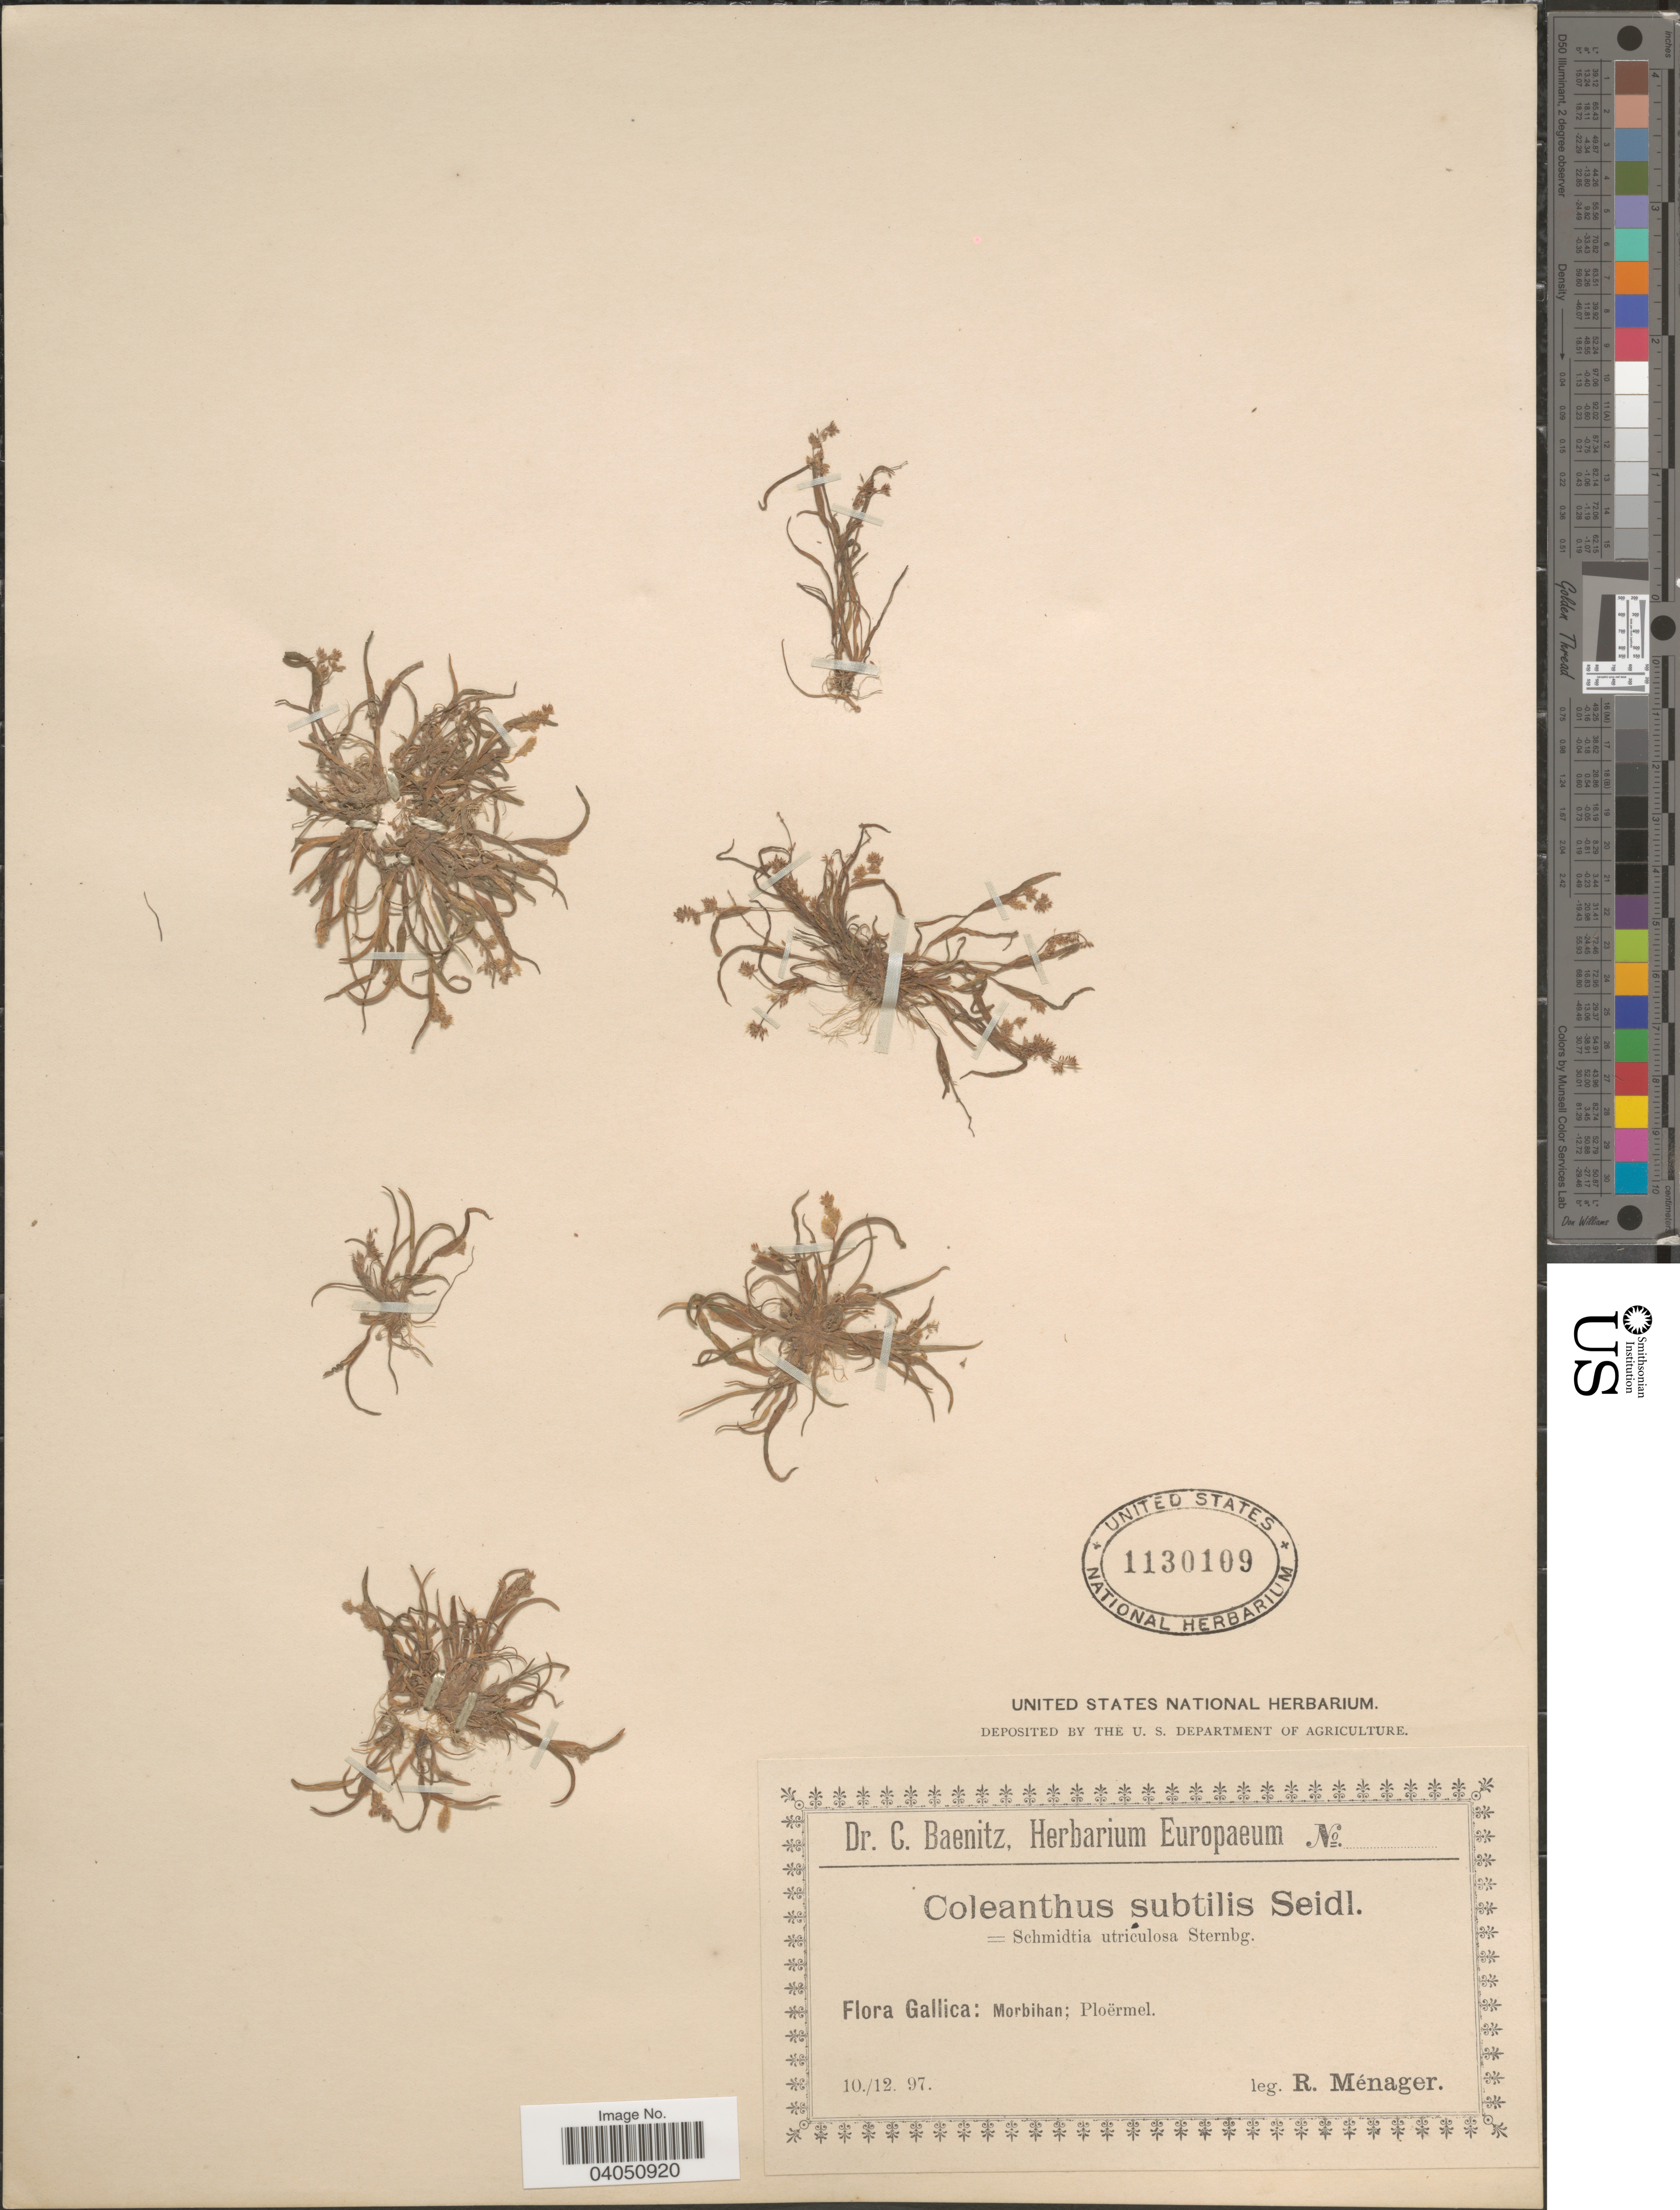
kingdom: Plantae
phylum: Tracheophyta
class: Liliopsida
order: Poales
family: Poaceae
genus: Coleanthus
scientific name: Coleanthus subtilis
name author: (Tratt.) Seidl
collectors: R. Menager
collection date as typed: Transcribed d/m/y: 10/12/97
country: France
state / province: Bretagne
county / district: Morbihan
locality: Gallica: Morbihan; Ploërmel.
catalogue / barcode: US 1130109